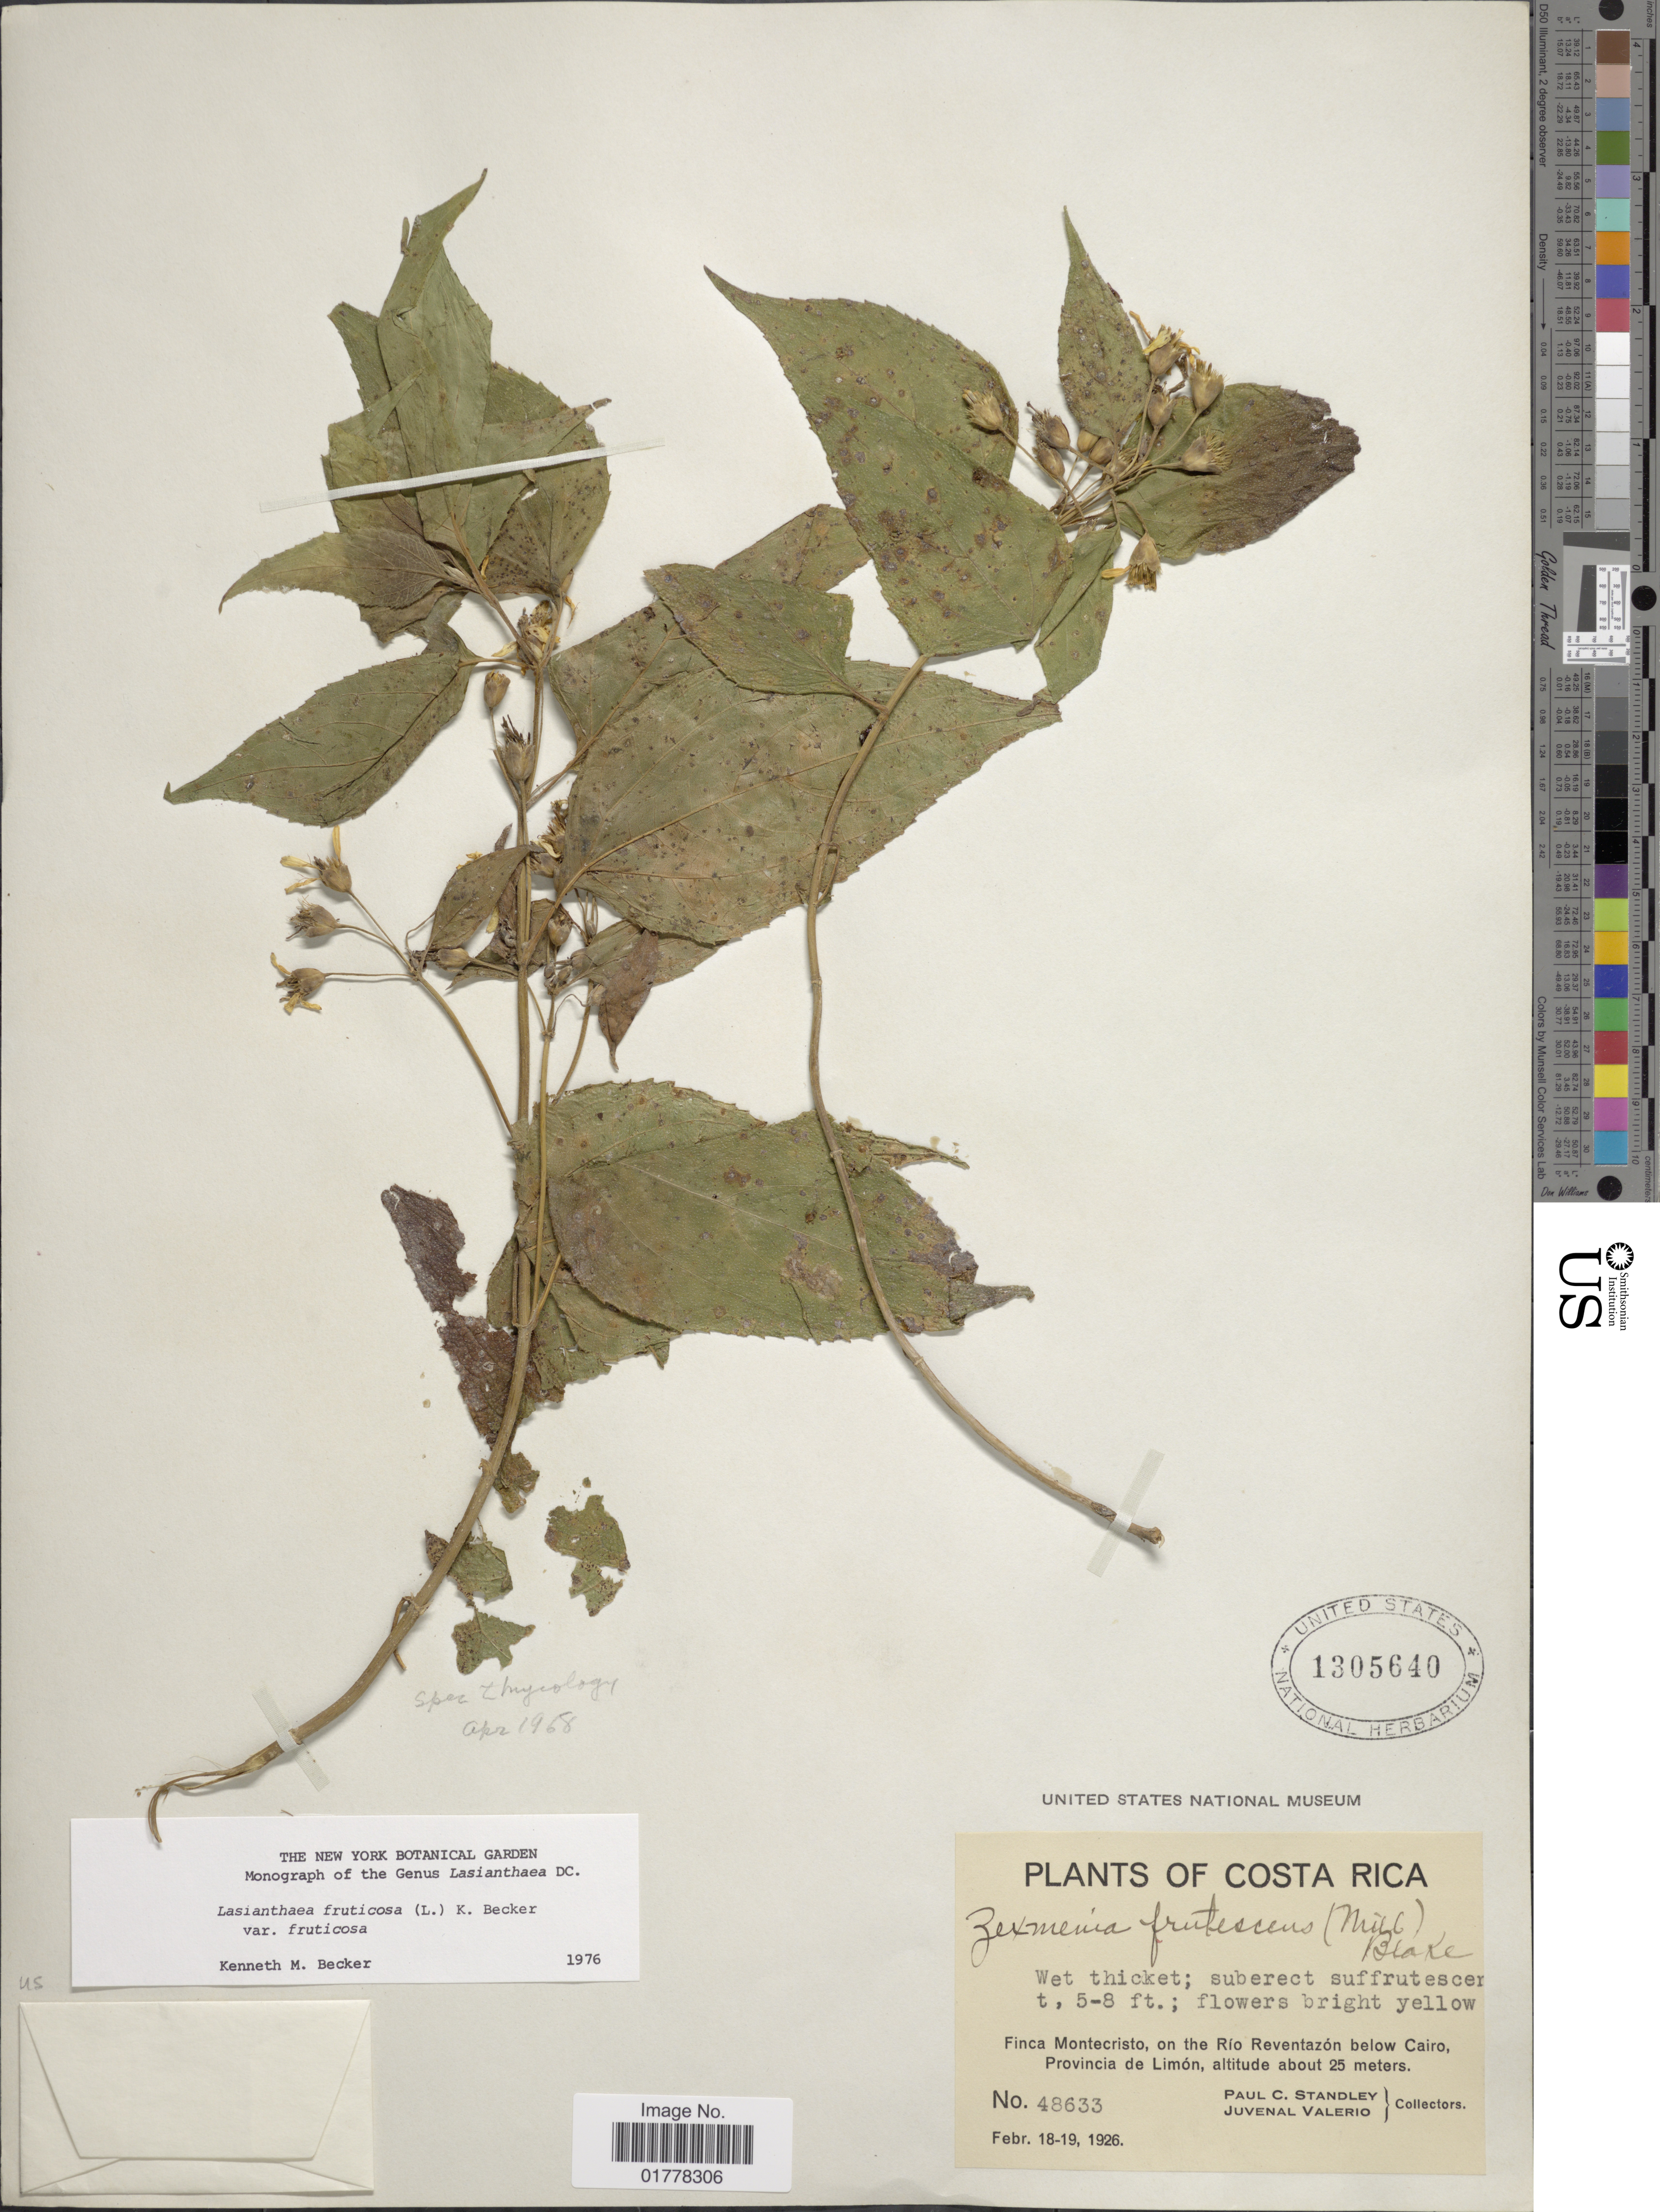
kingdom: Plantae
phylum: Tracheophyta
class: Magnoliopsida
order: Asterales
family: Asteraceae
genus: Lasianthaea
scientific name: Lasianthaea fruticosa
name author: (L.) K.M. Becker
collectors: P. C. Standley & J. Valerio R.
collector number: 48633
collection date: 1926-02-18/1926-02-19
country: Costa Rica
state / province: Limón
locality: Finca Montecristo, on the Río Reventazón below Cairo, Provincia de Limón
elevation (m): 25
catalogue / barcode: US 1305640